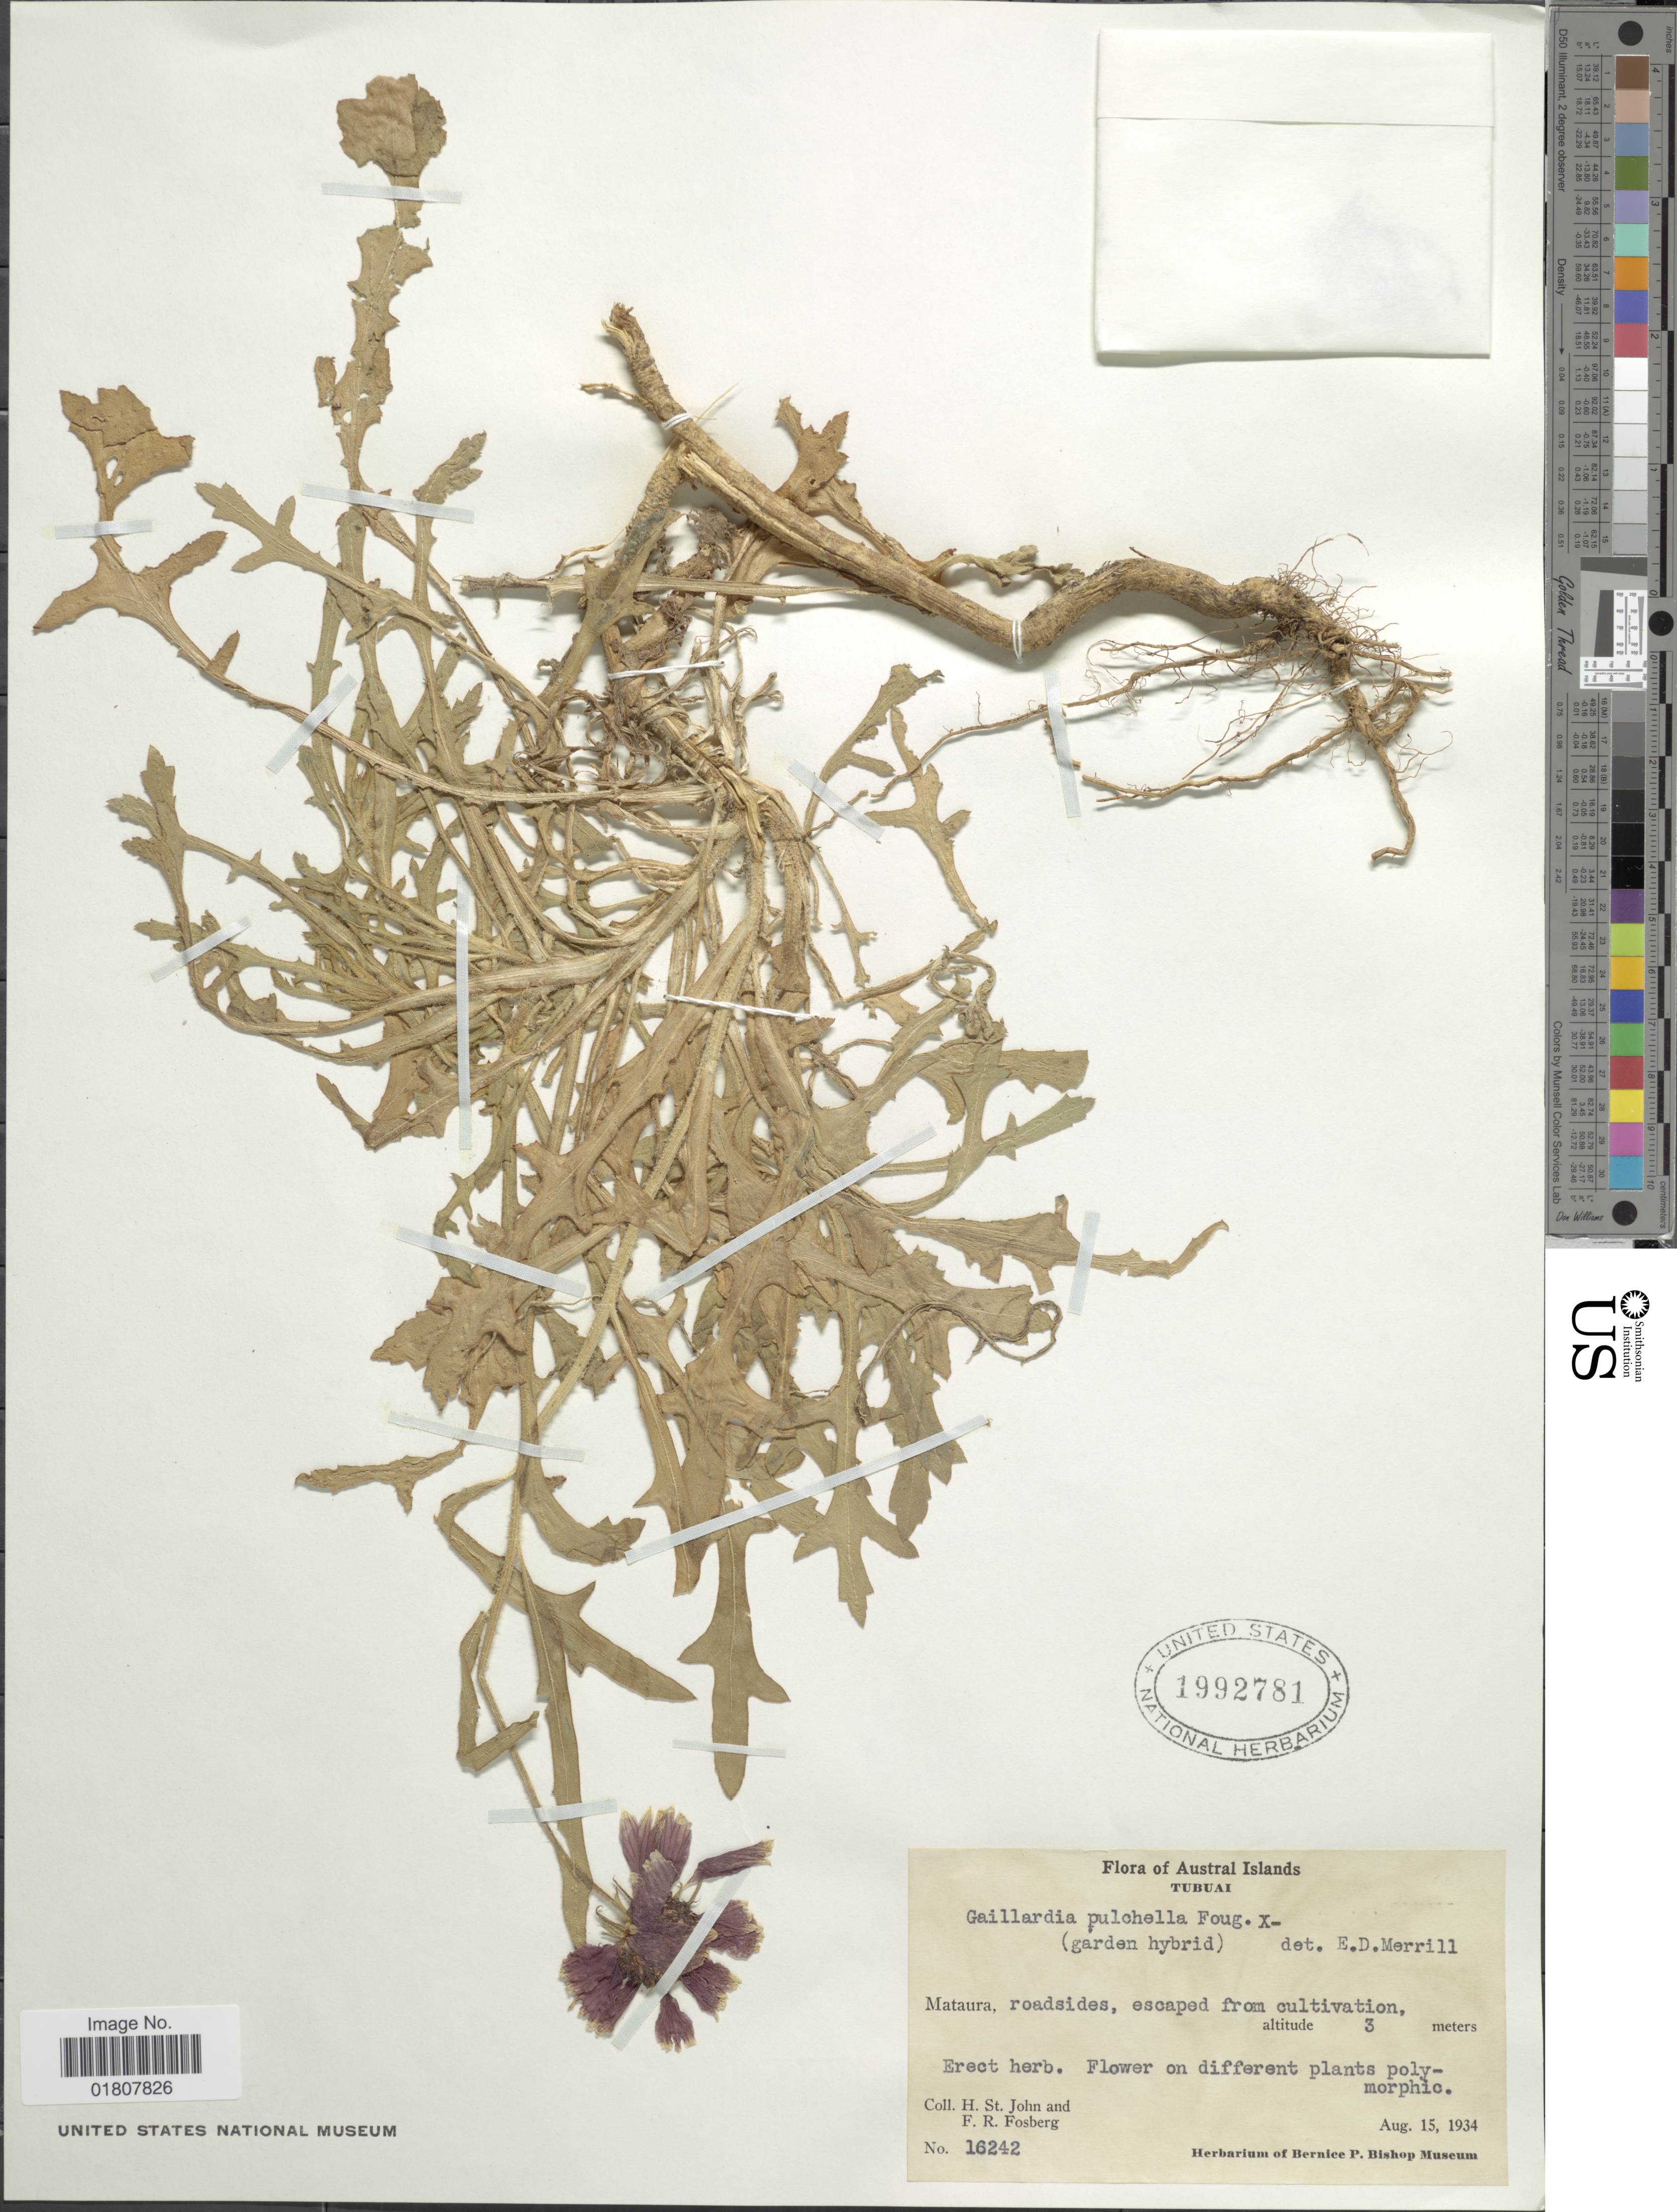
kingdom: Plantae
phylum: Tracheophyta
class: Magnoliopsida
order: Asterales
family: Asteraceae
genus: Gaillardia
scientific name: Gaillardia pulchella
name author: Foug.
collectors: H. St. John & F. R. Fosberg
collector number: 16242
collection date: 1934-08-15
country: French Polynesia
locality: Austral Islands, Tubuai, Mataura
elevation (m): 3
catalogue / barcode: US 1992781